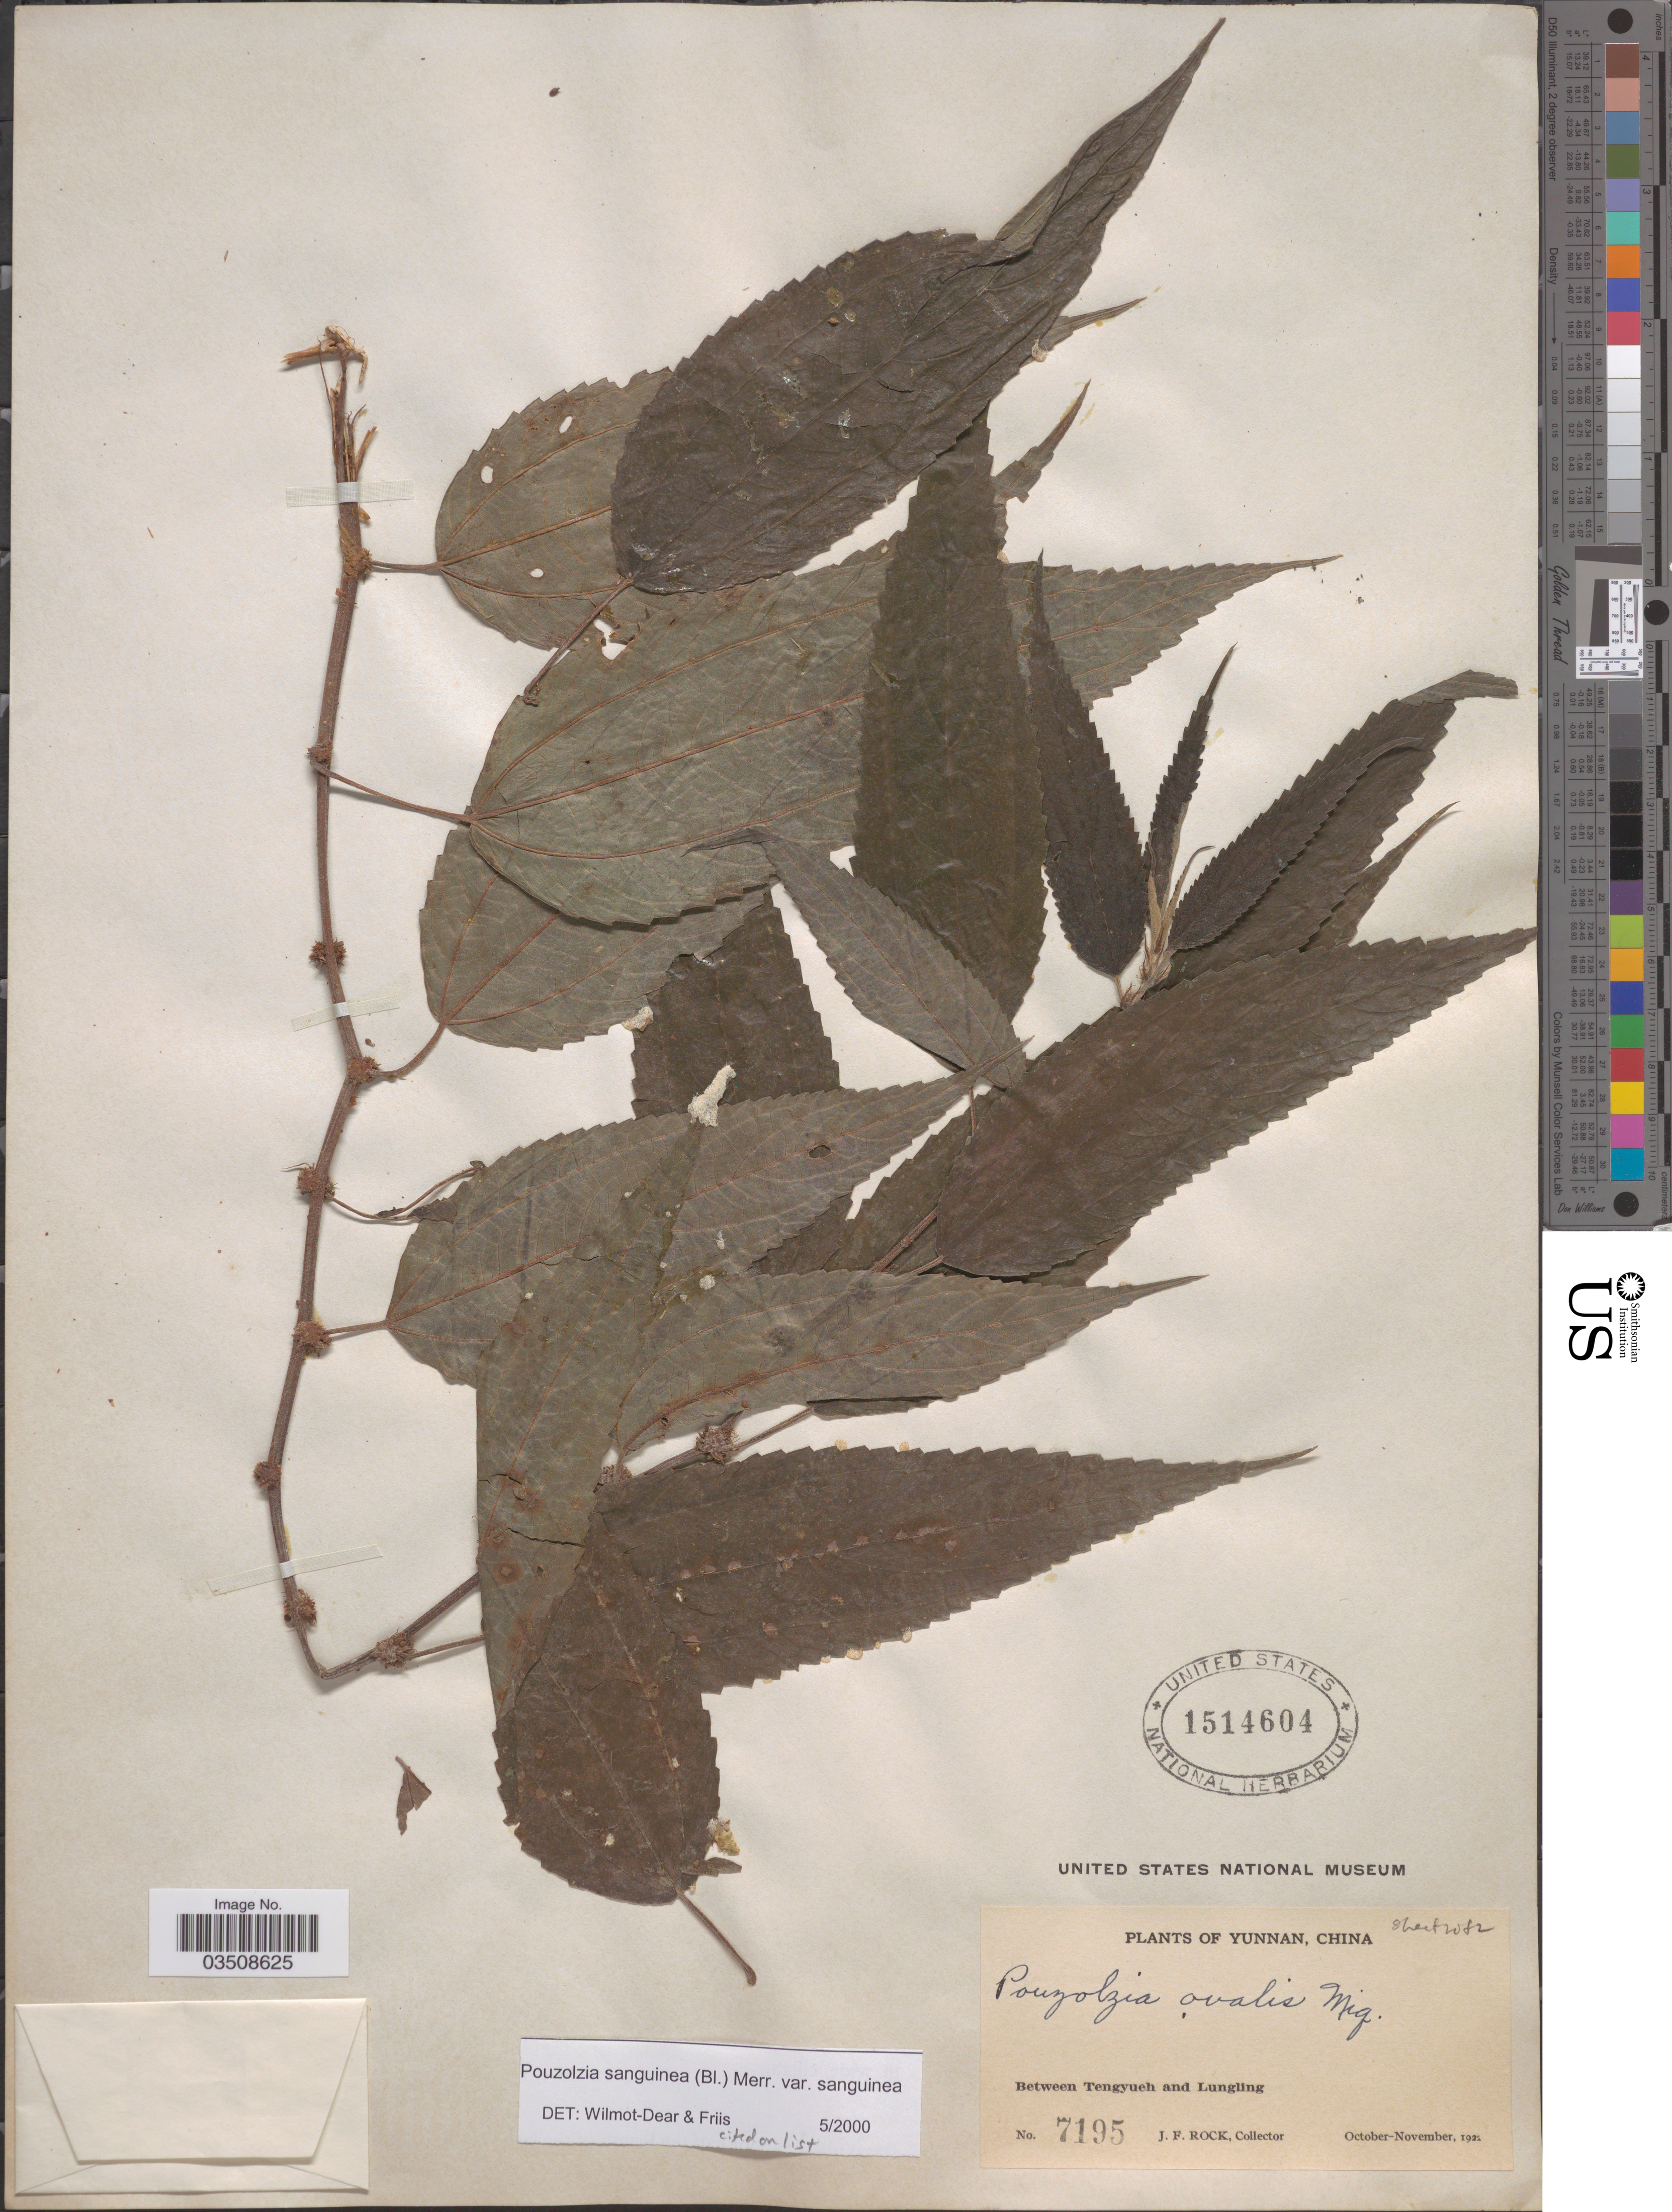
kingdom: Plantae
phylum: Tracheophyta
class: Magnoliopsida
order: Rosales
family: Urticaceae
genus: Pouzolzia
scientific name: Pouzolzia sanguinea var. sanguinea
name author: (Blume) Merr.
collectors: J. Rock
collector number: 7195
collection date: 1922-10/1922-11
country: China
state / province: Yunnan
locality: Between Tengyueh and Lungling.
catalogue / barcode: US 1514604